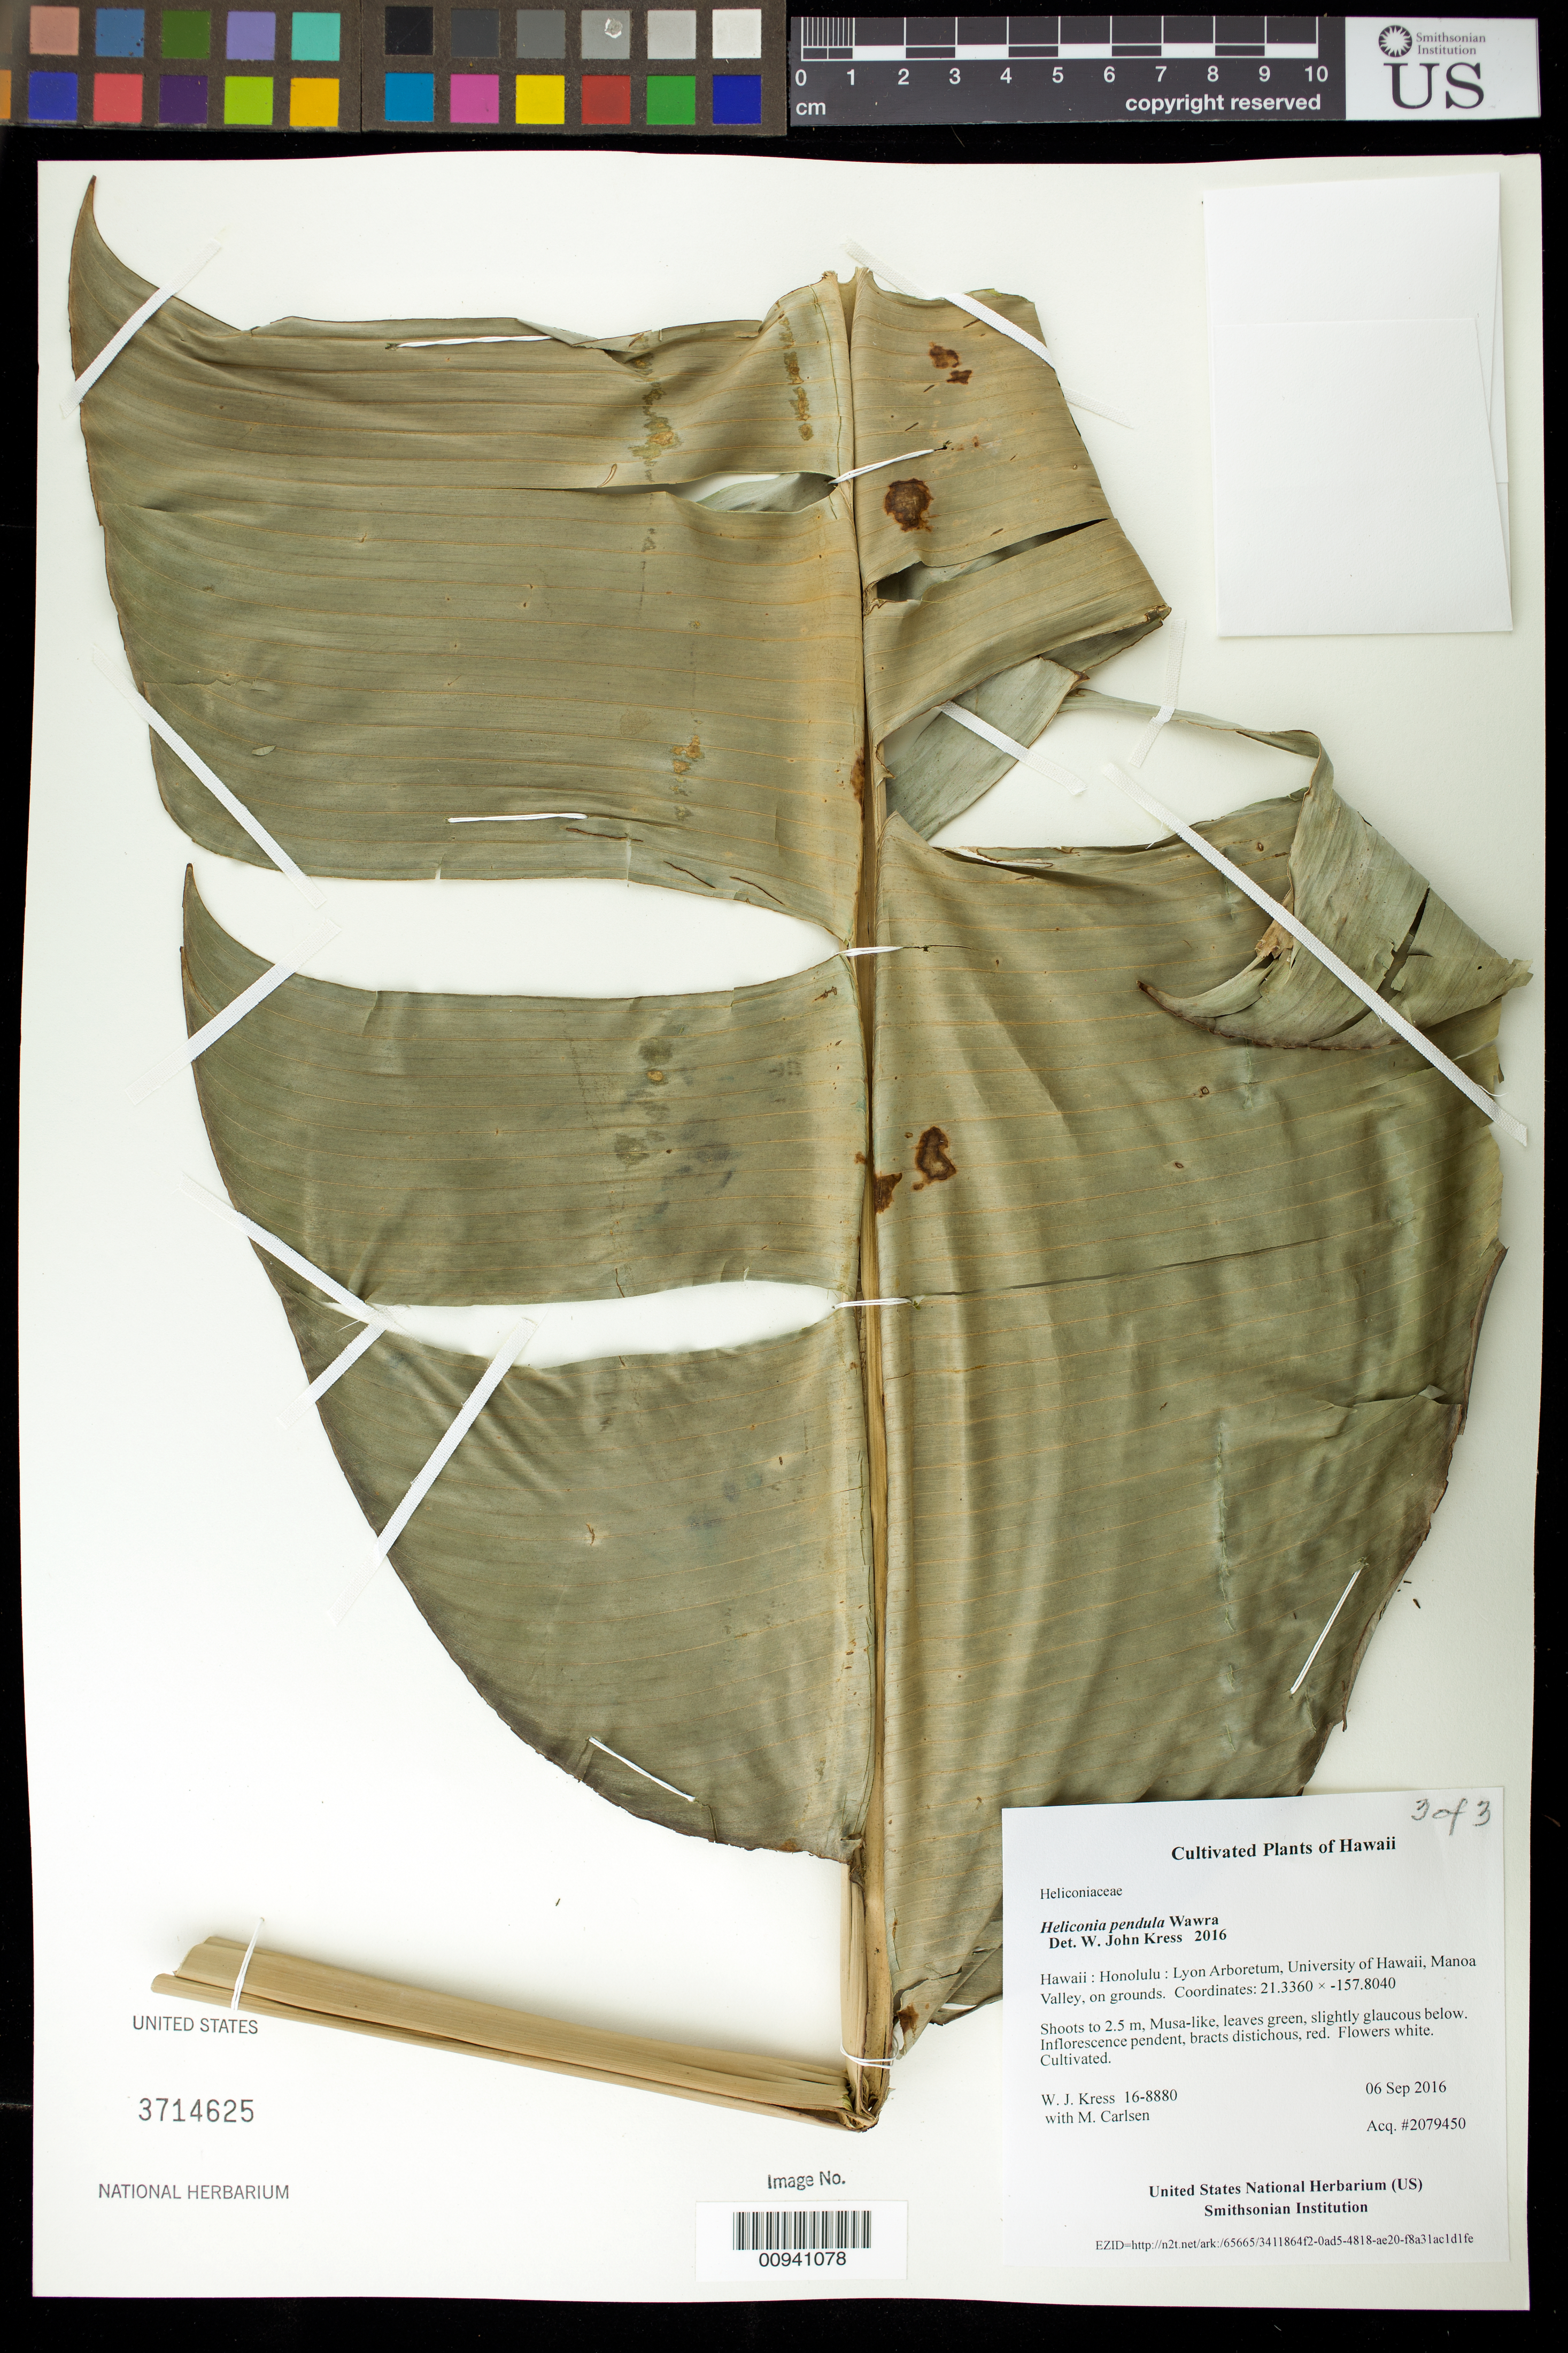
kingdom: Plantae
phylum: Tracheophyta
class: Liliopsida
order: Zingiberales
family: Heliconiaceae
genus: Heliconia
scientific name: Heliconia pendula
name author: Wawra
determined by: Kress, W. J., (US), Smithsonian Institution - National Museum of Natural History (UNITED STATES)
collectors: W. J. Kress & M. M. Carlsen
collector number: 16-8880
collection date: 2016-09-06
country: United States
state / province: Hawaii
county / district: Honolulu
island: Oahu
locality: Lyon Arboretum, University of Hawaii, Manoa Valley, on grounds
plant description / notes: Frozen tissue stored in Biorepository at AG5NN32; dried tissue stored at AG5NN31.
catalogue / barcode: US 3714625